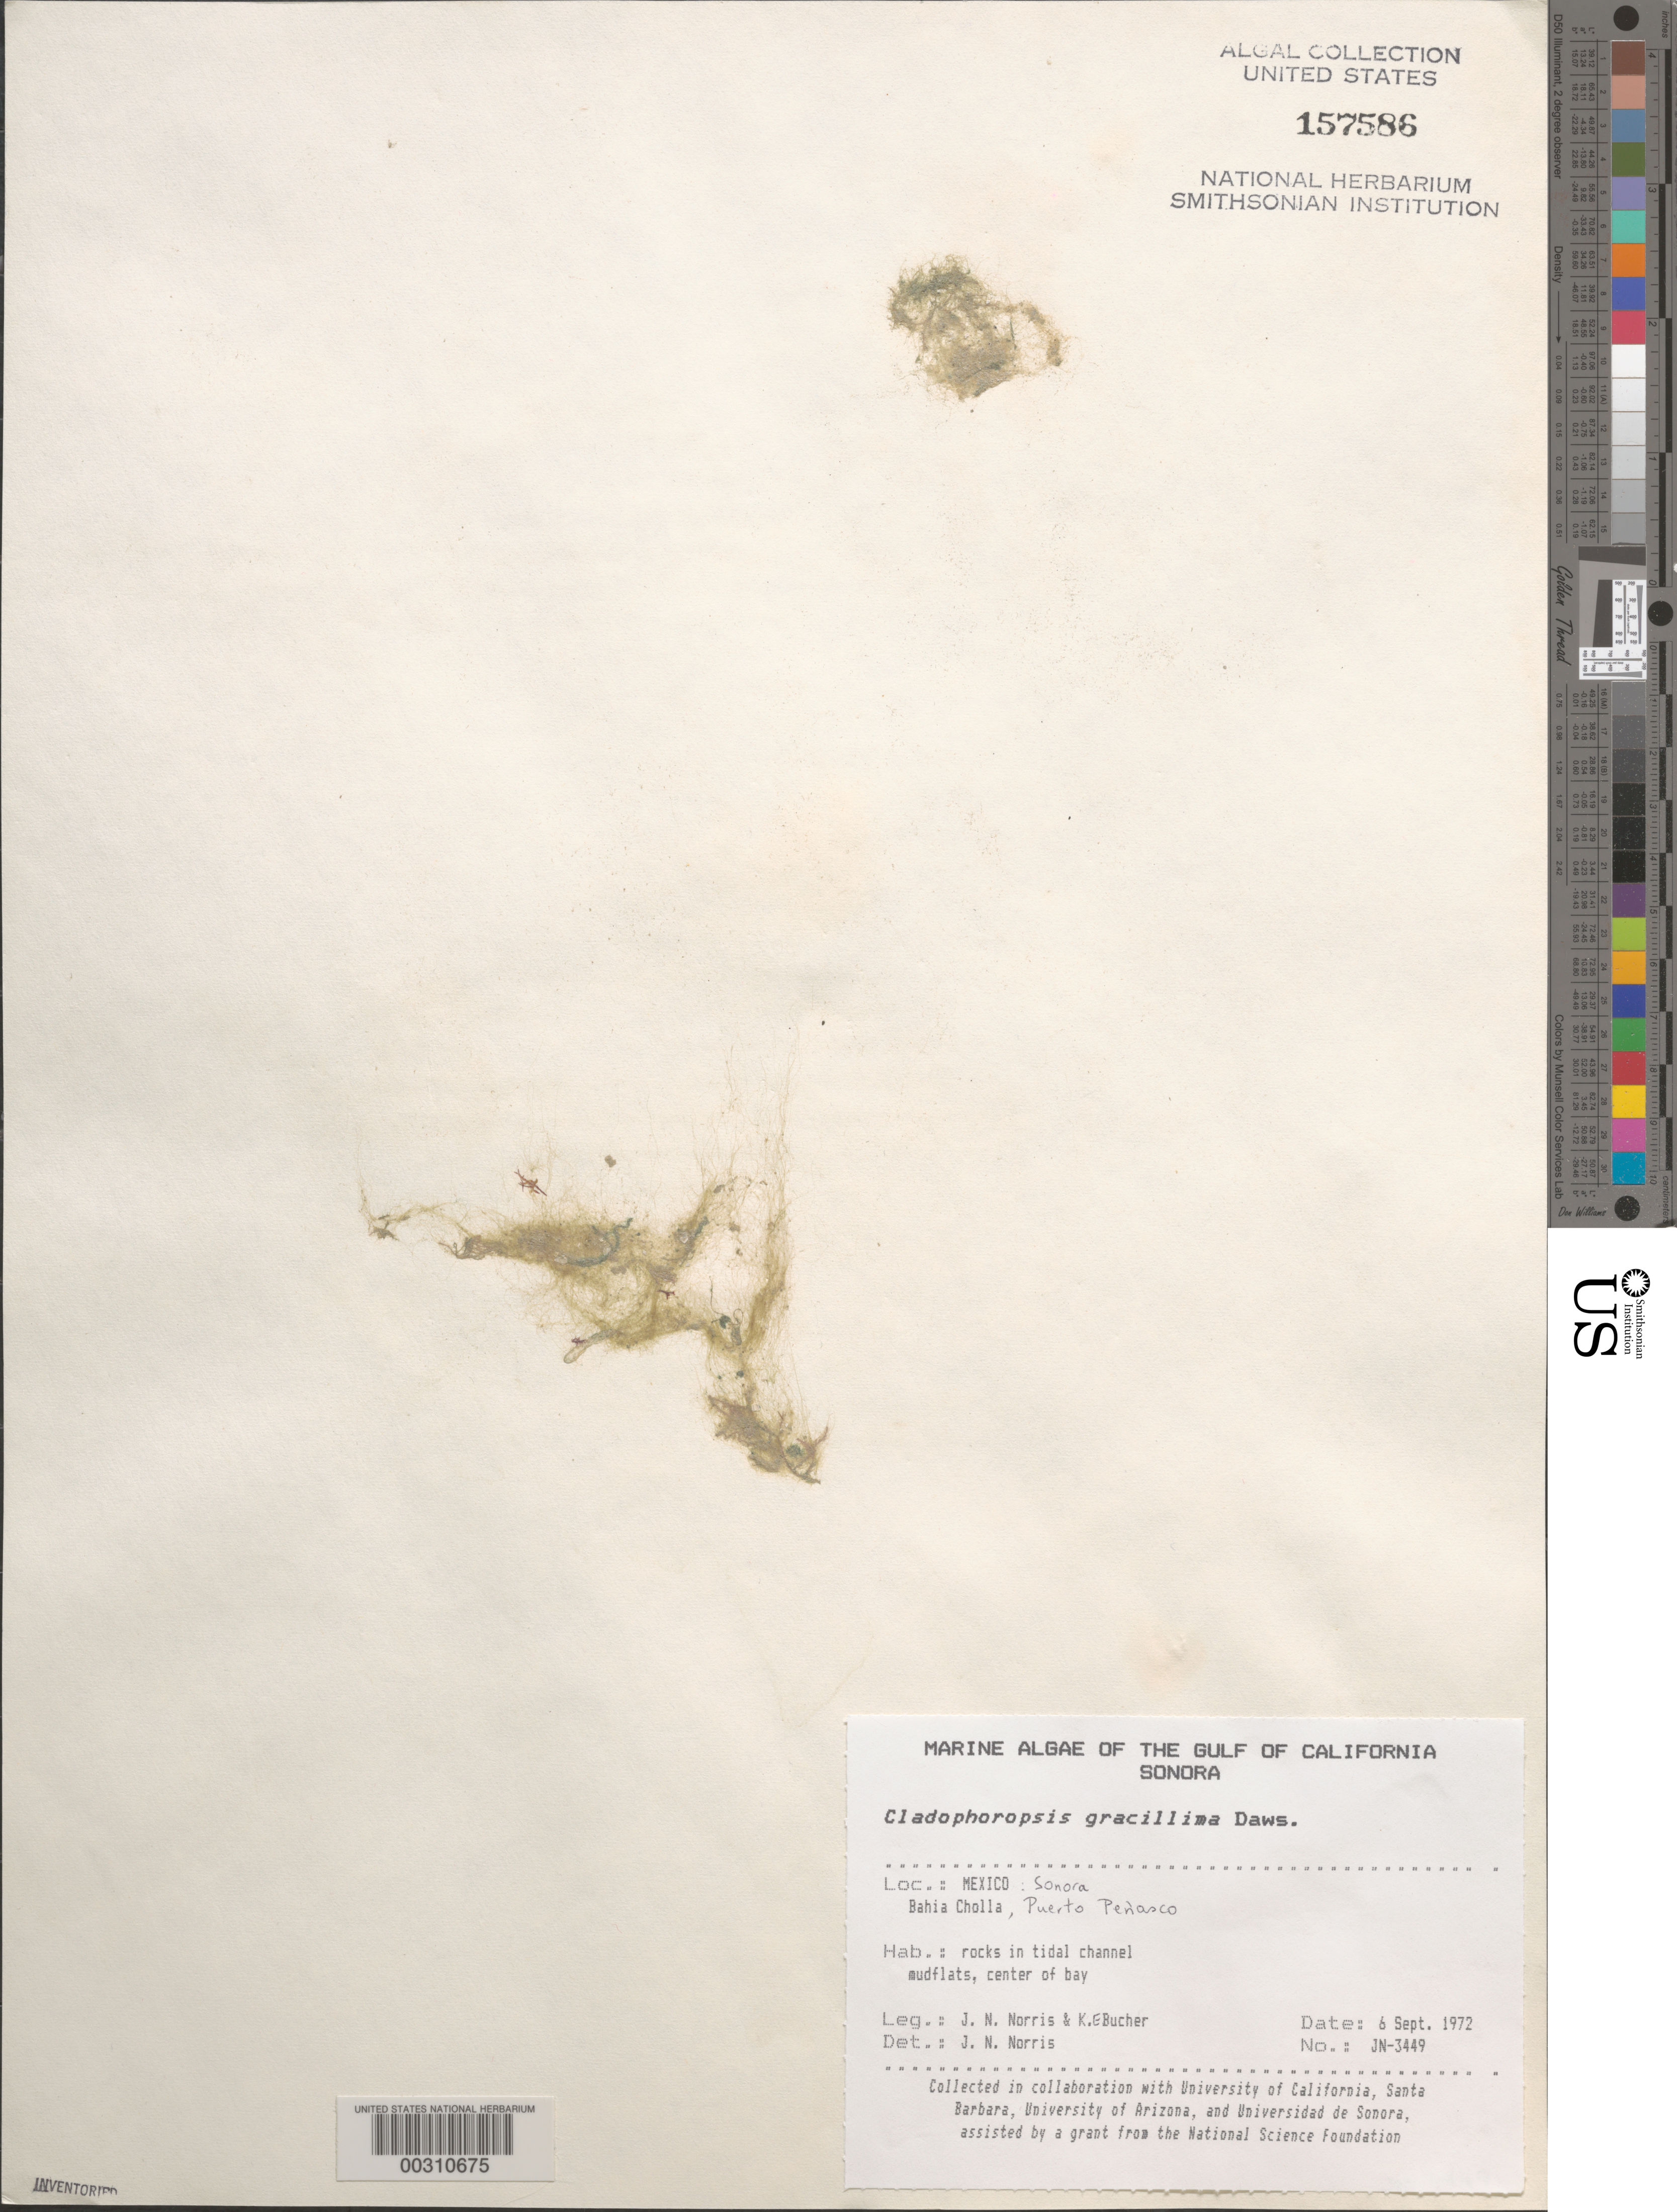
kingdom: Plantae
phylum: Chlorophyta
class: Ulvophyceae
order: Siphonocladales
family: Boodleaceae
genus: Cladophoropsis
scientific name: Cladophoropsis gracillima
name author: E.Y. Dawson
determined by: Norris, James N.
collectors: J. N. Norris & K. E. Bucher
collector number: JN-3449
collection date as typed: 06 Sep 1972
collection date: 1972-09-06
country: Mexico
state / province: Sonora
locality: Bahia Cholla, Puerto Penasco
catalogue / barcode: US 157586